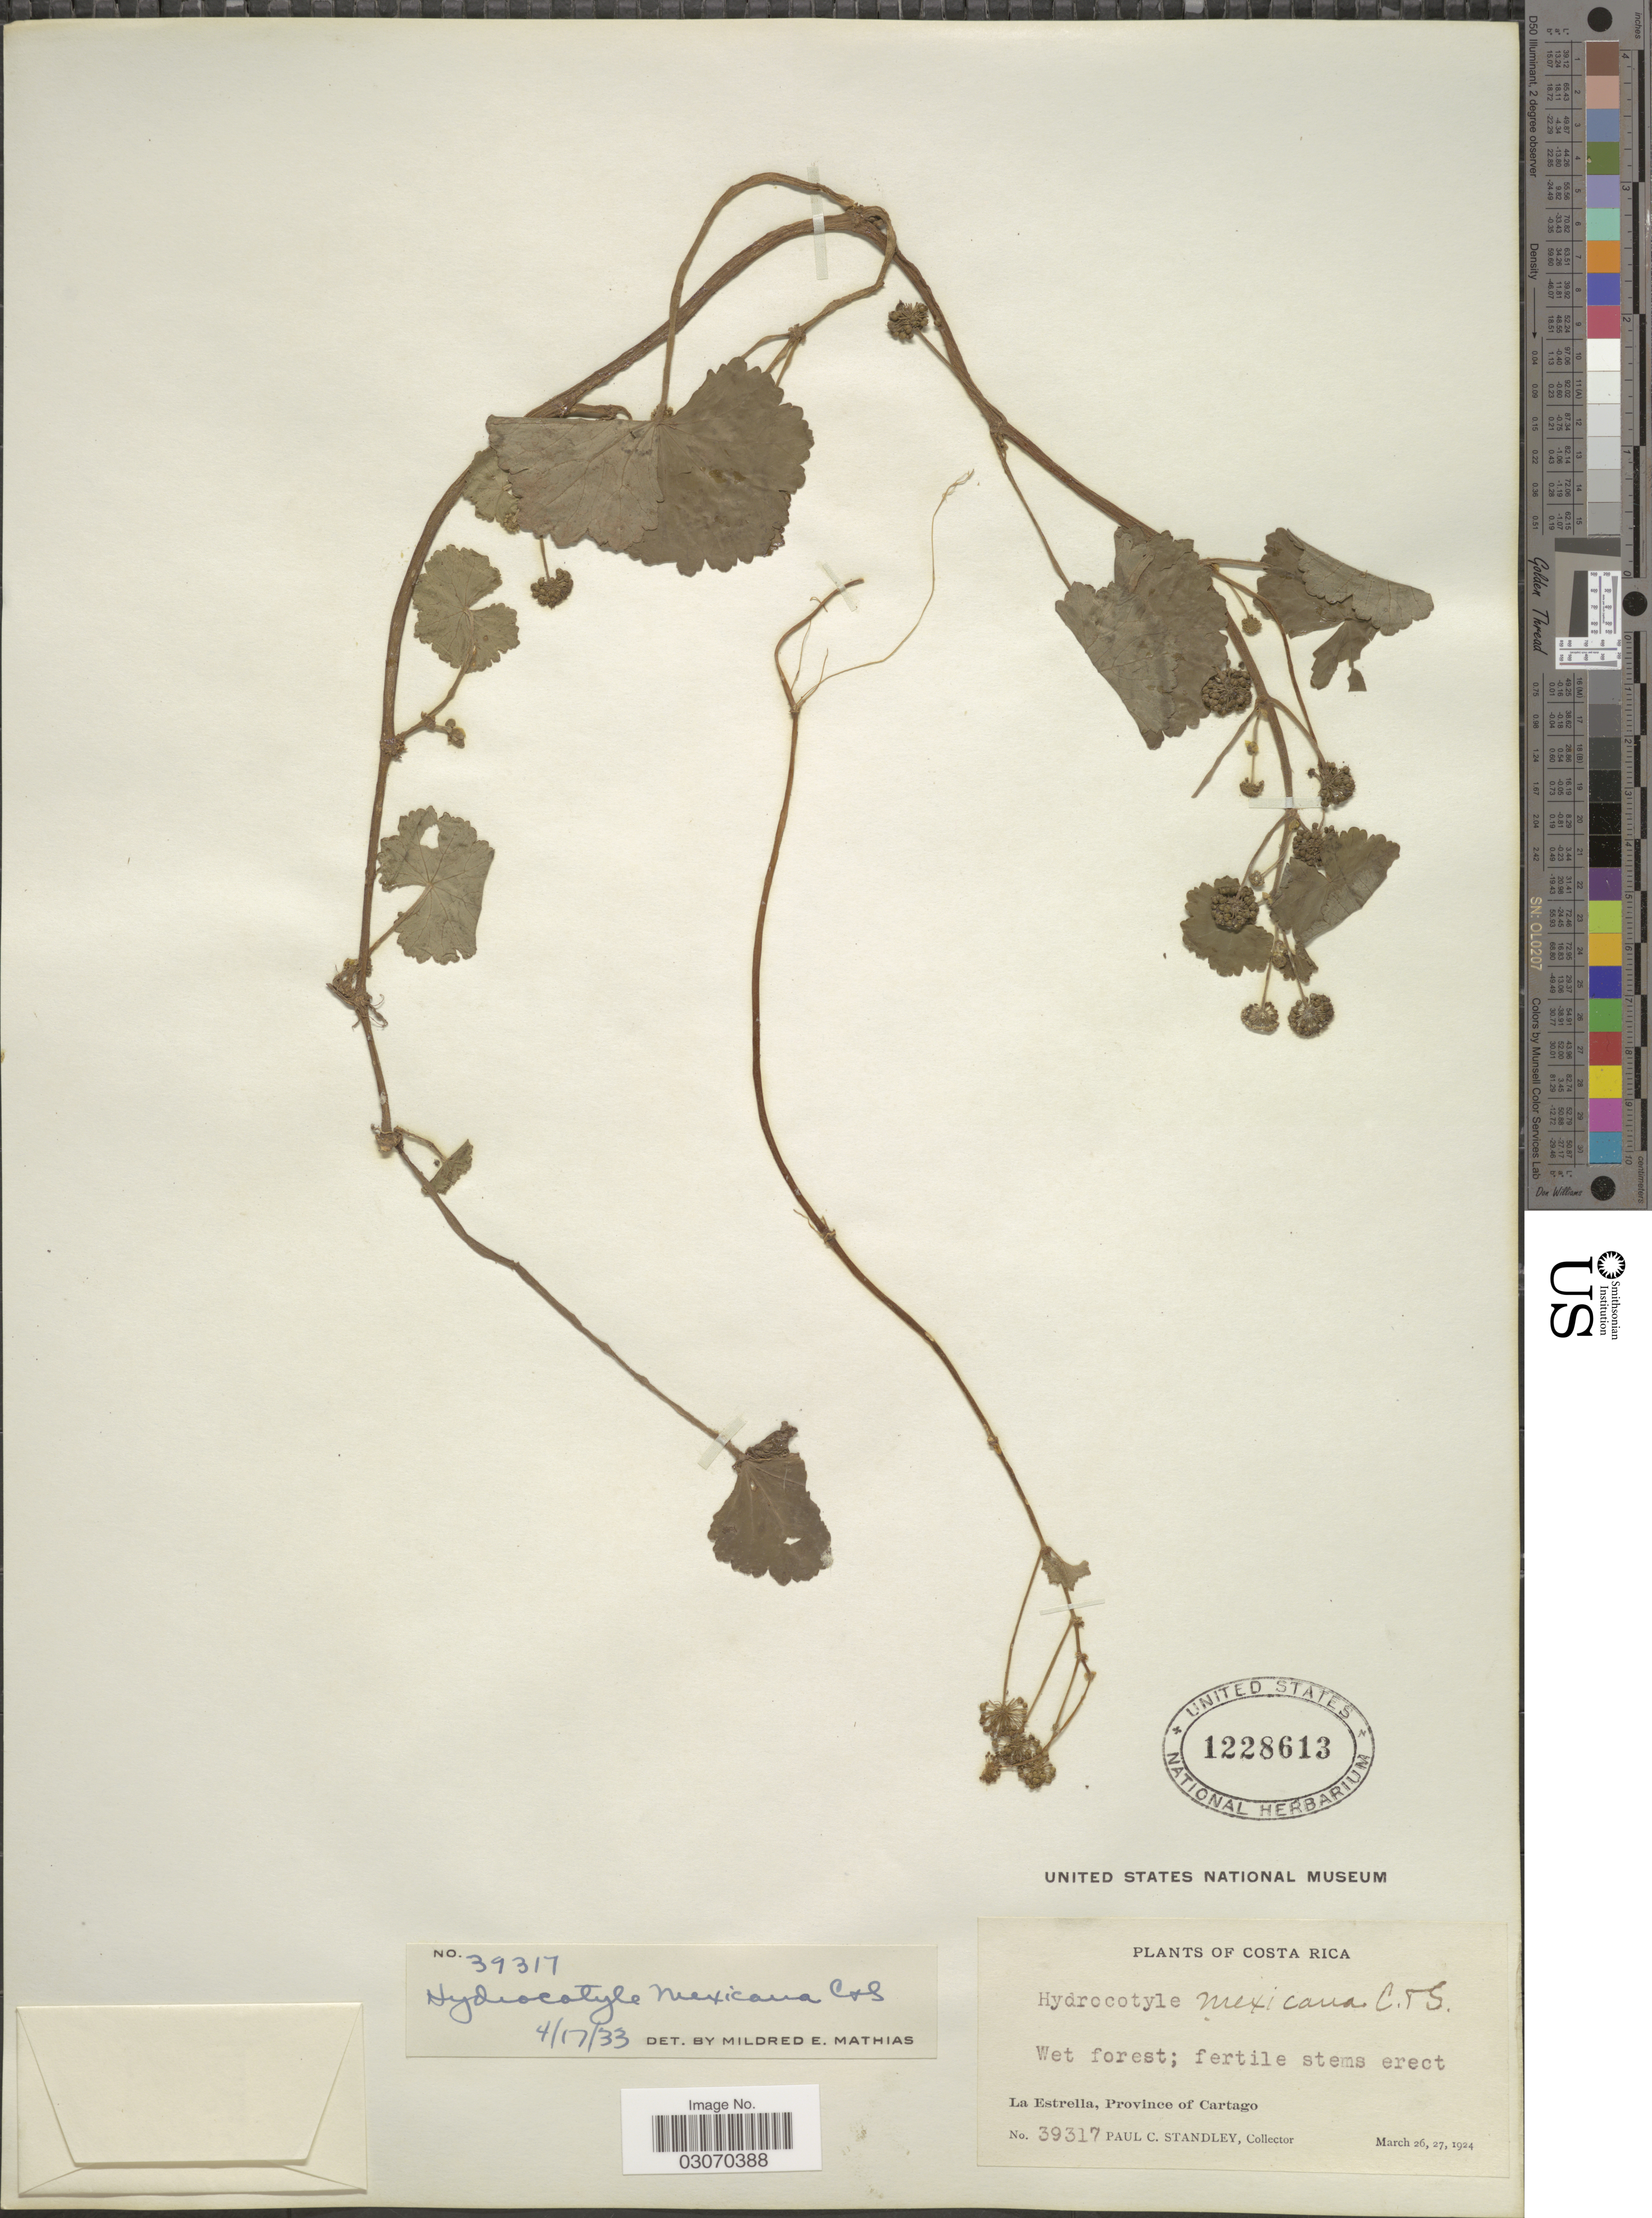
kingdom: Plantae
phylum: Tracheophyta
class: Magnoliopsida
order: Apiales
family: Araliaceae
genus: Hydrocotyle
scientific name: Hydrocotyle mexicana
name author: Schltdl. & Cham.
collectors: P. C. Standley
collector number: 39317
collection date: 1924-03-26/1924-03-27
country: Costa Rica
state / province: Cartago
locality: La Estrella.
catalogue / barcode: US 1228613